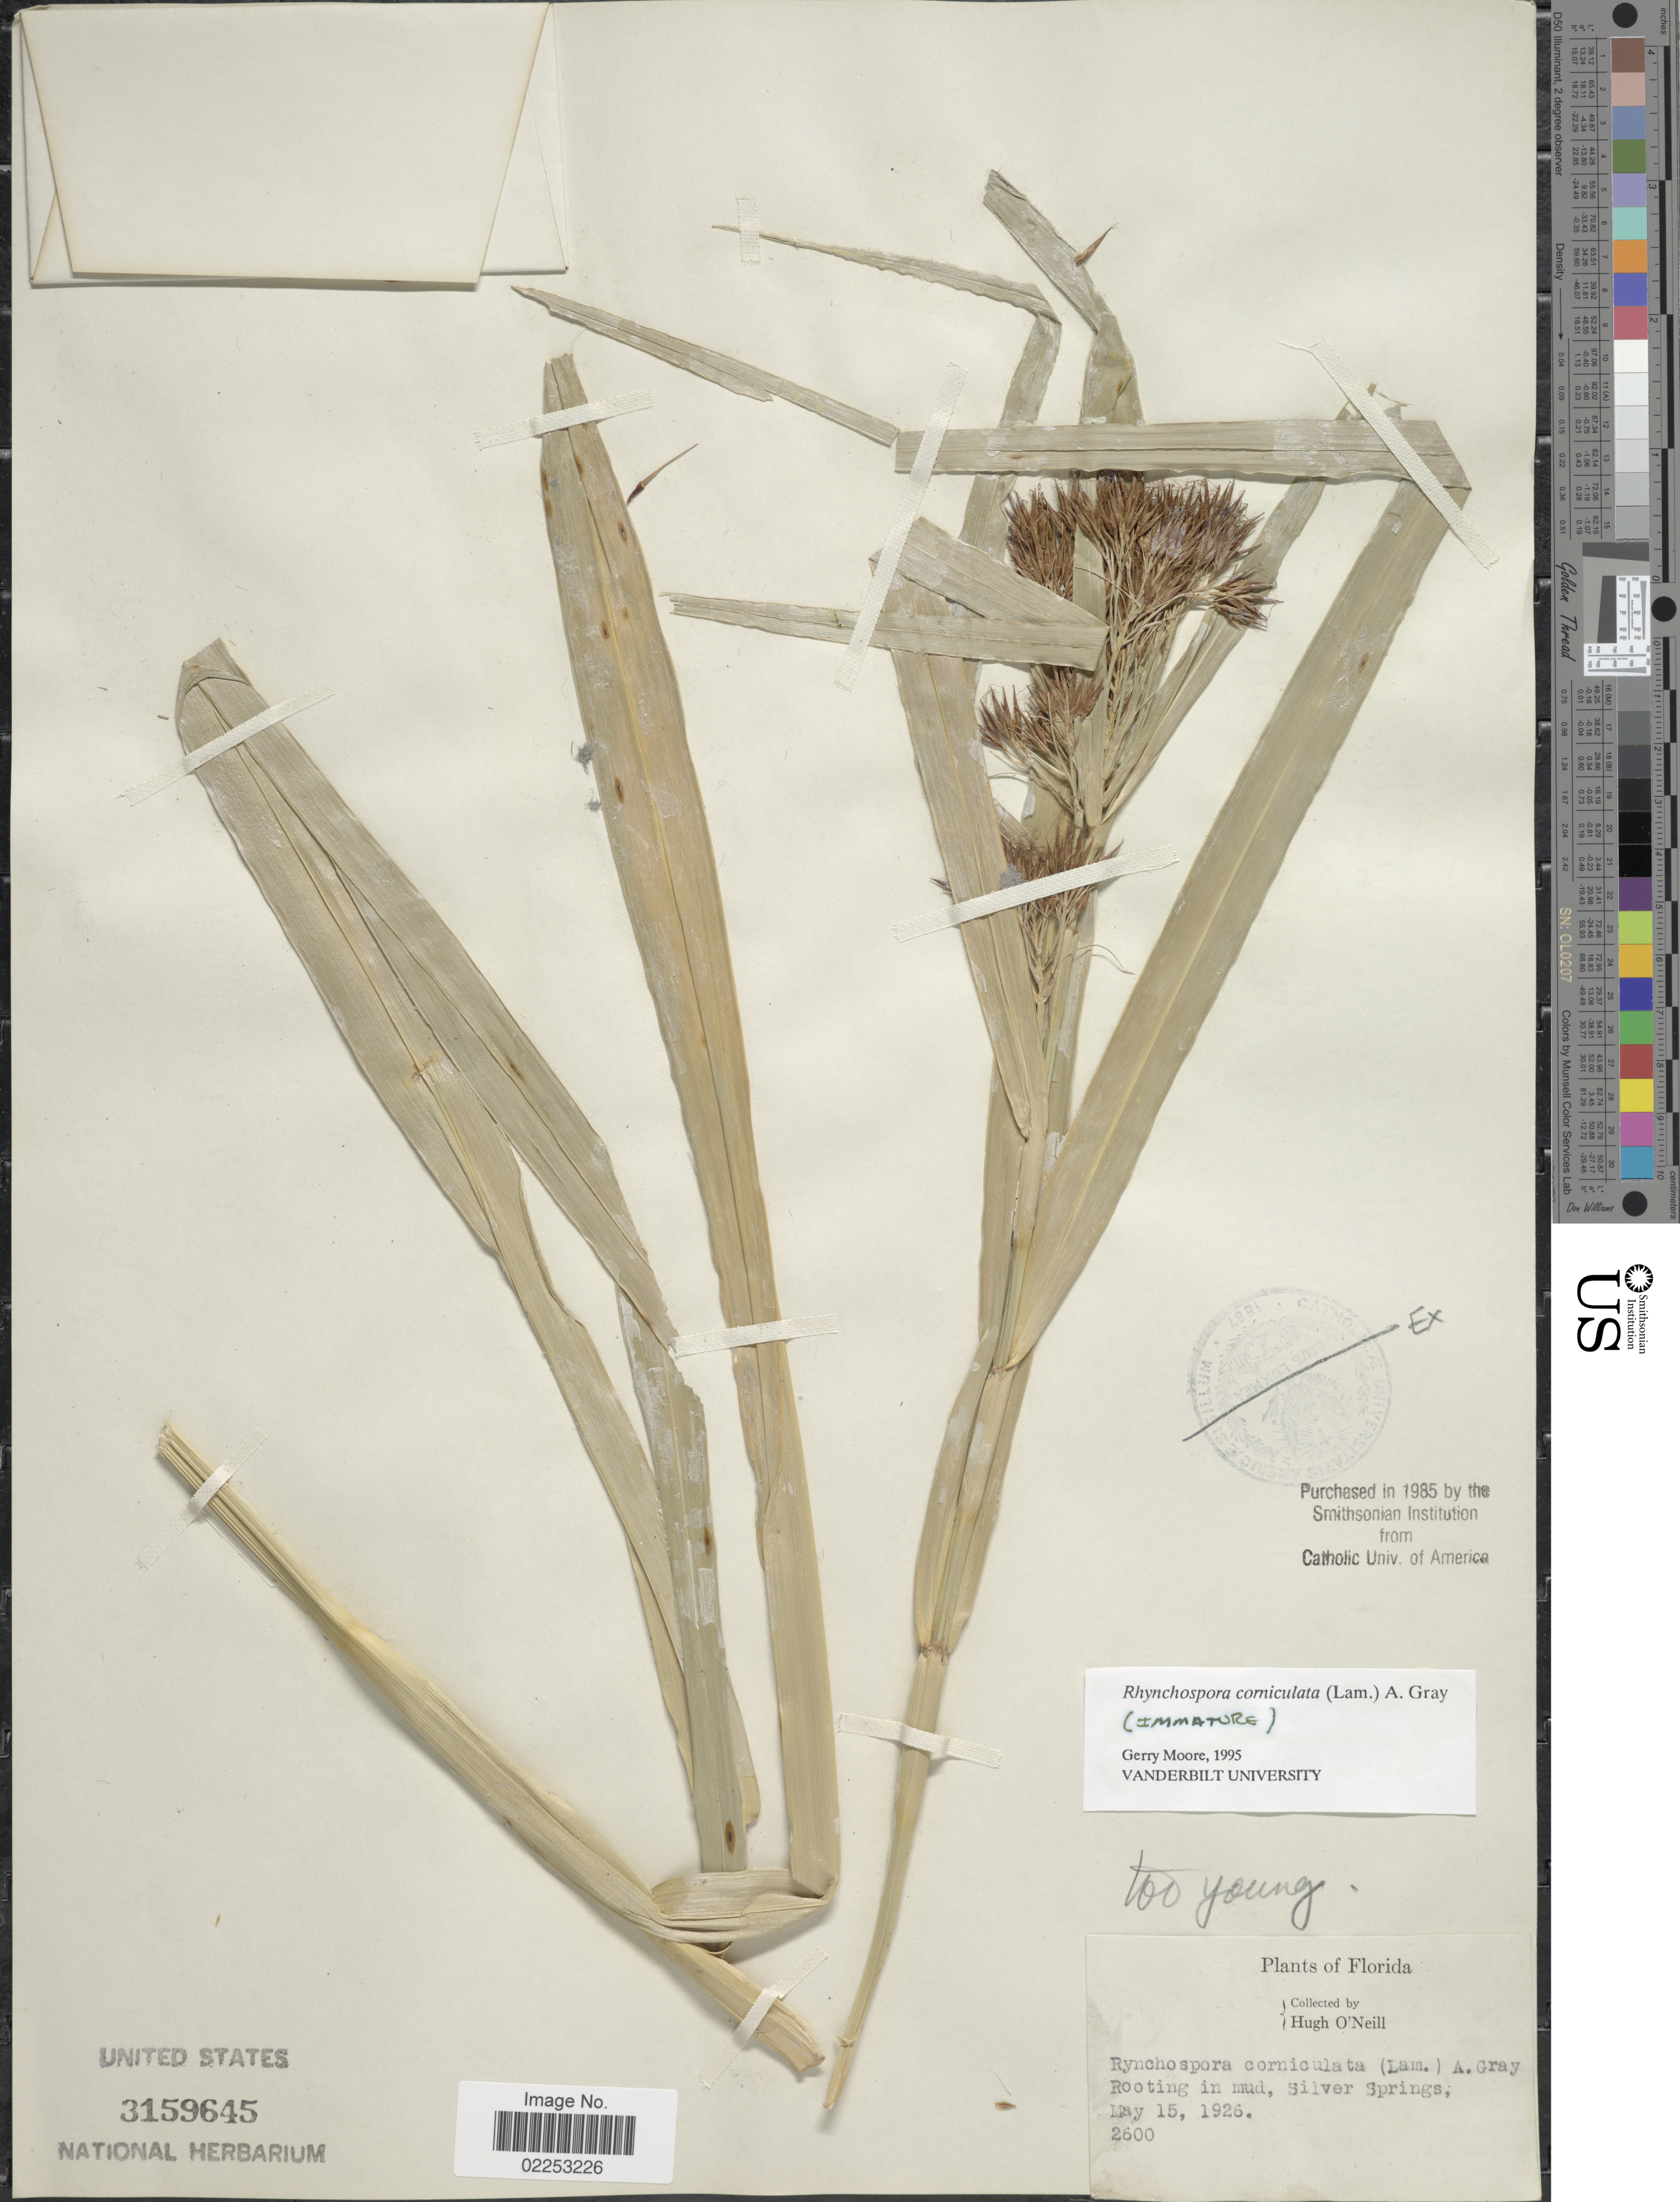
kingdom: Plantae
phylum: Tracheophyta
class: Liliopsida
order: Poales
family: Cyperaceae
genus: Rhynchospora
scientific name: Rhynchospora corniculata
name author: (Lam.) A. Gray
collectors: H. O'Neill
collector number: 2600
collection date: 1926-05-15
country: United States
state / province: Florida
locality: Silver Springs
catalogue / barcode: US 3159645